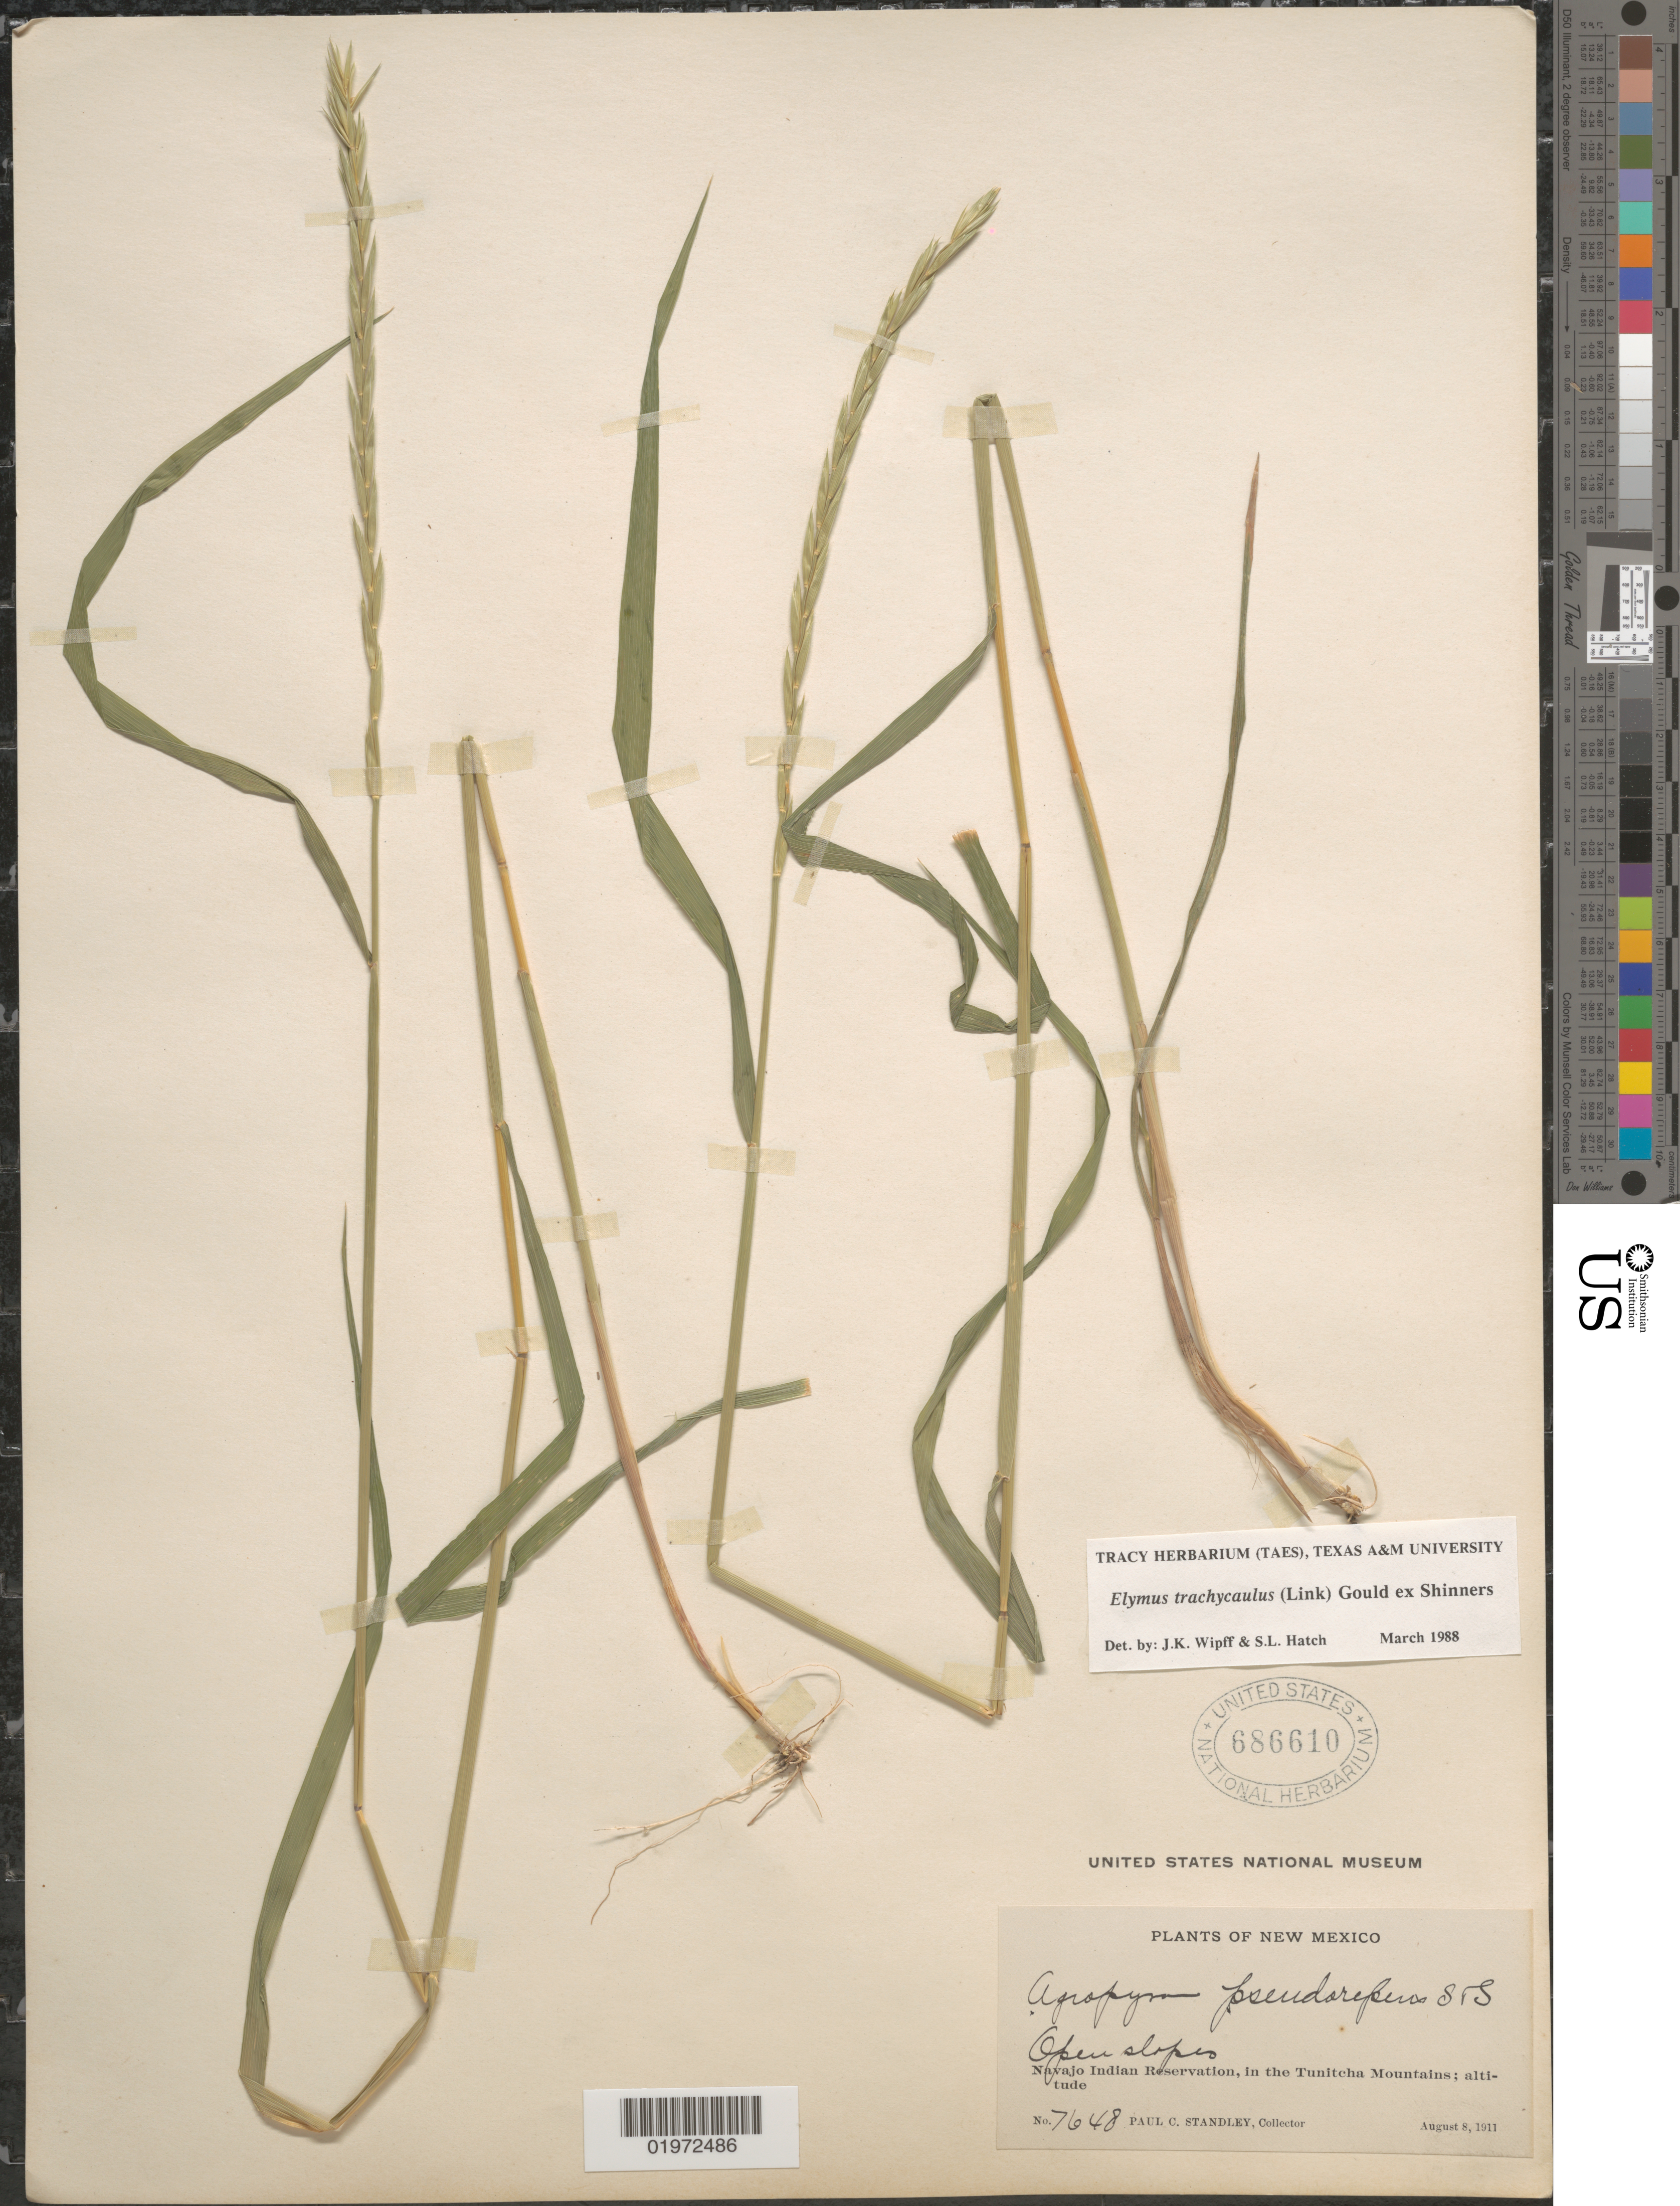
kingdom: Plantae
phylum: Tracheophyta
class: Liliopsida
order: Poales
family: Poaceae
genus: Elymus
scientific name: Elymus trachycaulus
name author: (Link) Gould ex Shinners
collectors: P. C. Standley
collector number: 7648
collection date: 1911-08-08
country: United States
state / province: New Mexico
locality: Open slopes. Navajo Indian Reservation, in the Tunitcha Mountains.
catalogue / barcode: US 686610